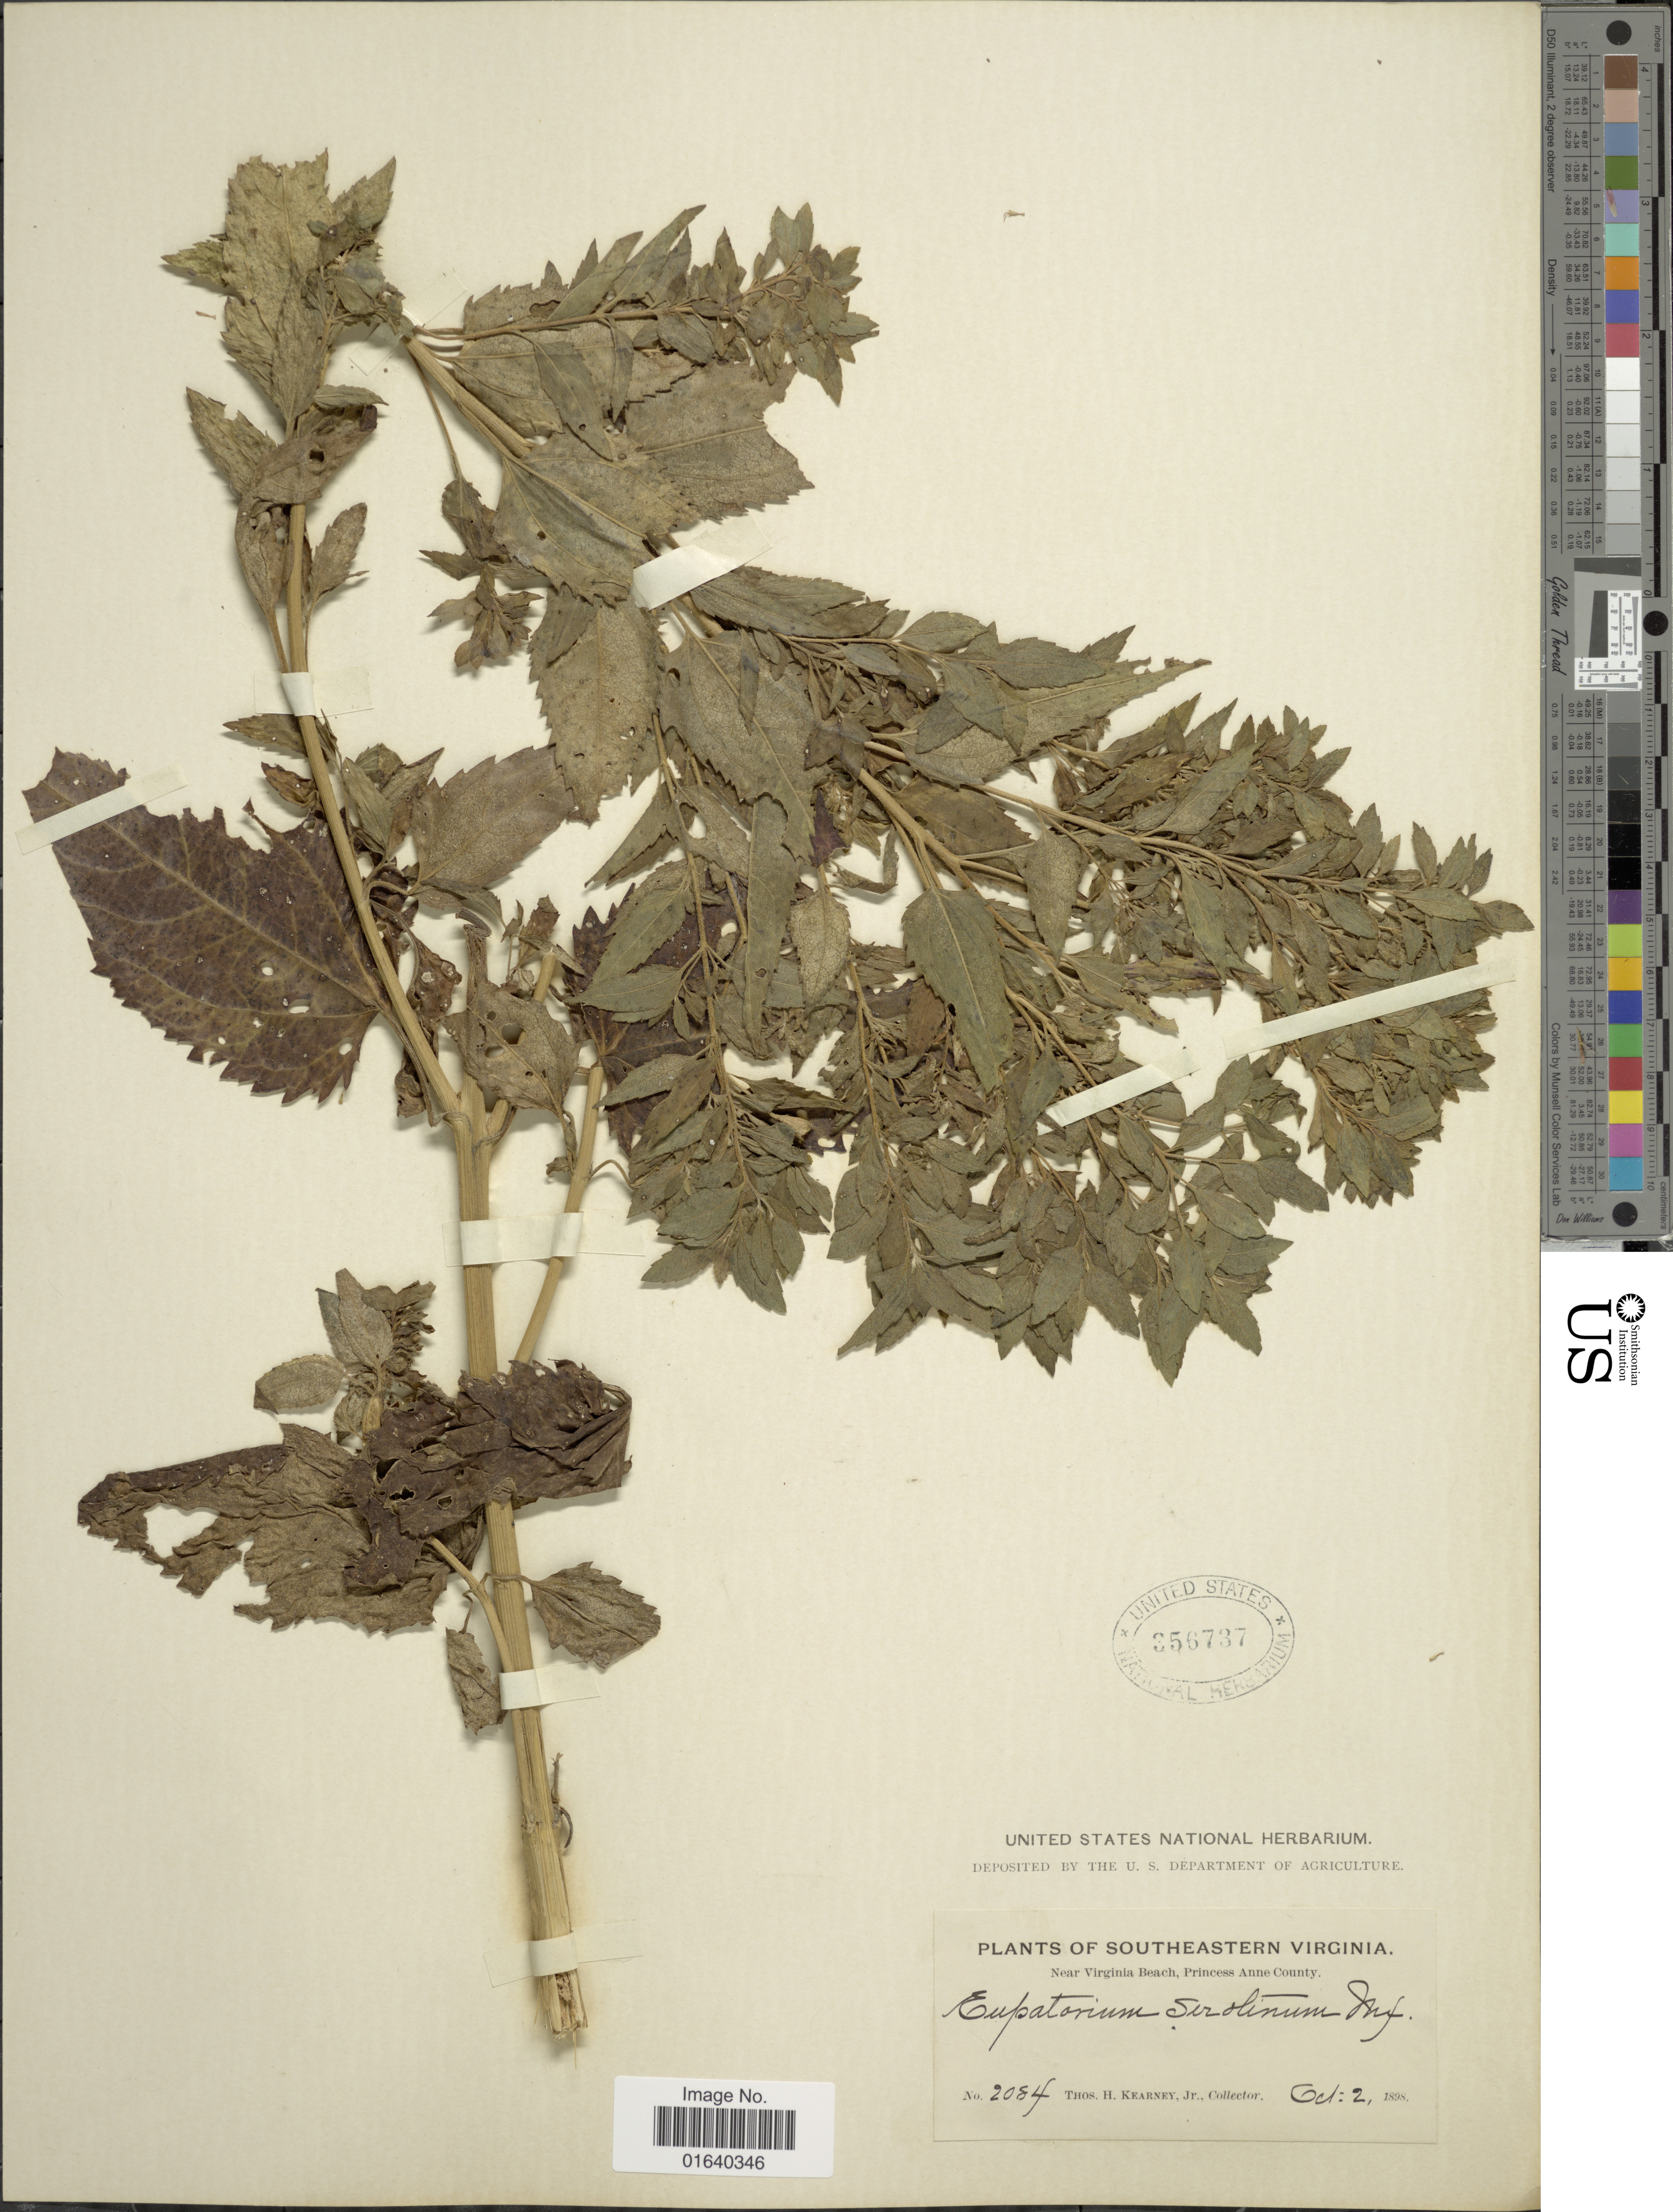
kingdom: Plantae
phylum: Tracheophyta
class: Magnoliopsida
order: Asterales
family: Asteraceae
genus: Eupatorium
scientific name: Eupatorium serotinum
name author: Michx.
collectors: T. H. Kearney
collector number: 2084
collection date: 1898-10-02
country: United States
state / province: Virginia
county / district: City of Virginia Beach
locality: Southeastern Virginia, Near Virginia Beach, Princess Anne (=historic county name) County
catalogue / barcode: US 356737